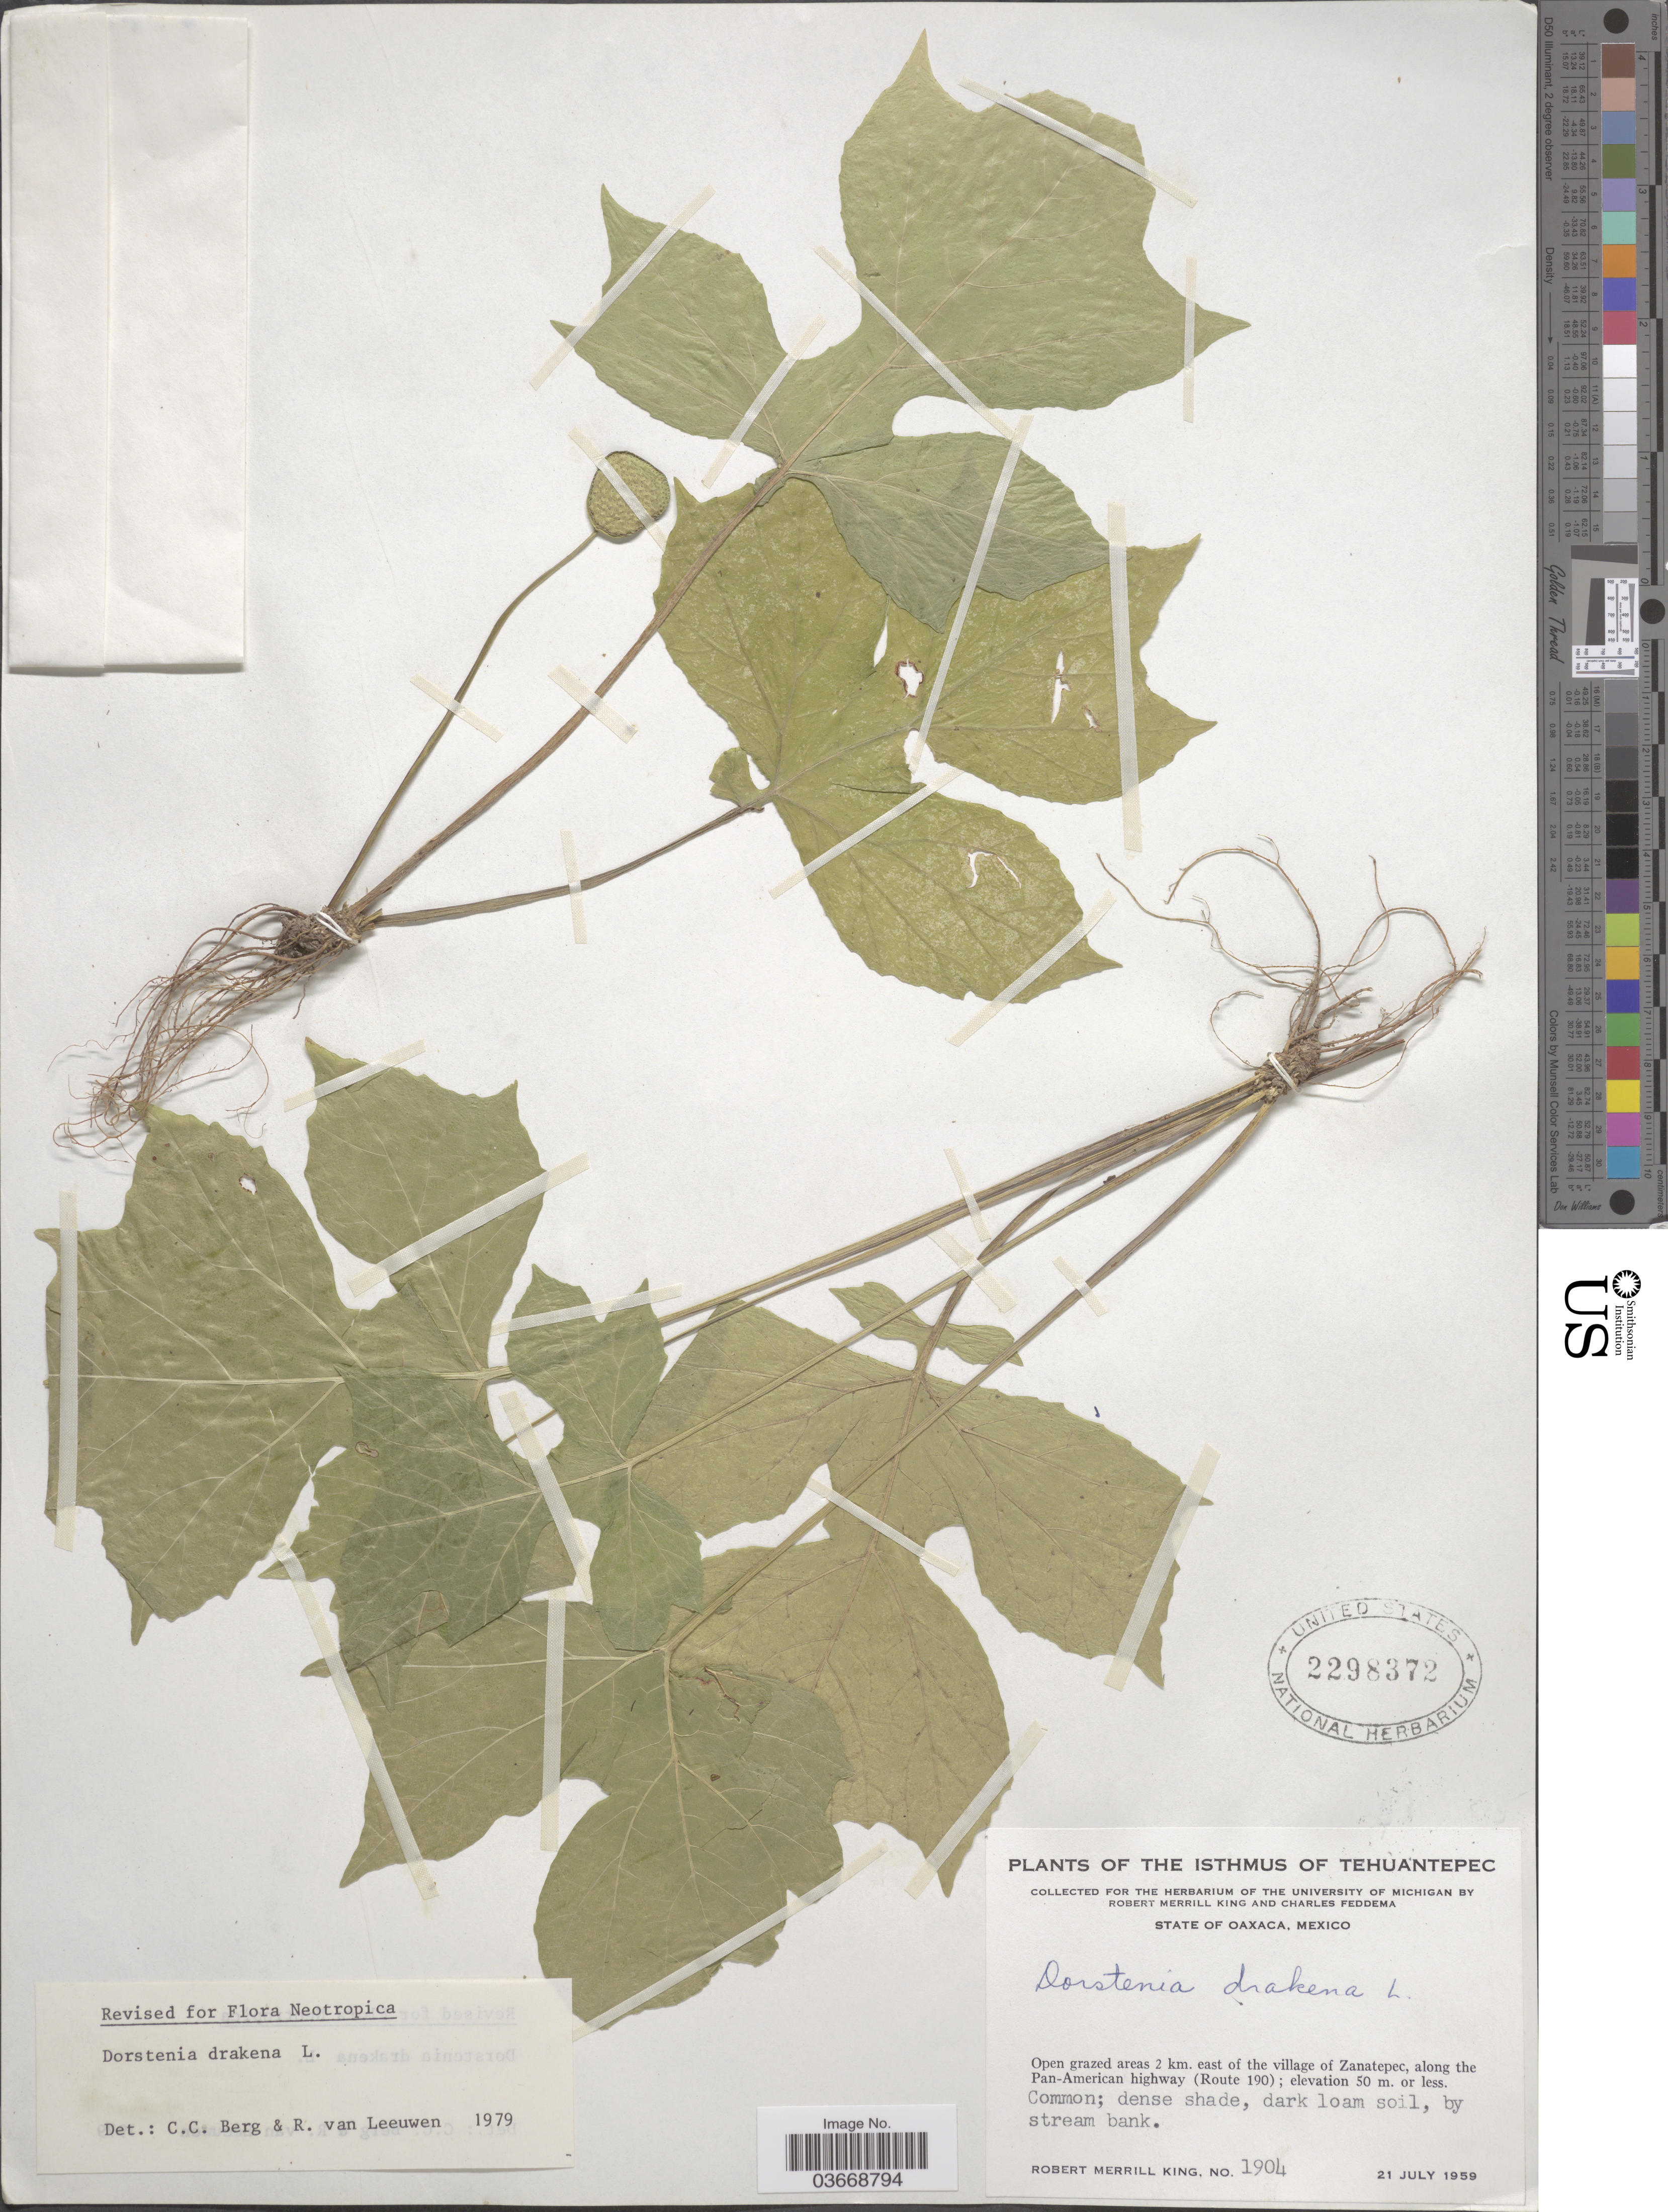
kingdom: Plantae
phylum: Tracheophyta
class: Magnoliopsida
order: Rosales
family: Moraceae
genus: Dorstenia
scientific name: Dorstenia drakena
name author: L.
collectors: R. M. King & C. Feddema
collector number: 1904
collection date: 1959-07-21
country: Mexico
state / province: Oaxaca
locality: Isthmus of Tehuantepec. Open grazed areas 2 km. east of the village of Zanatepec, along the Pan-American highway (Route 190).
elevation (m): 50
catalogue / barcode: US 2298372